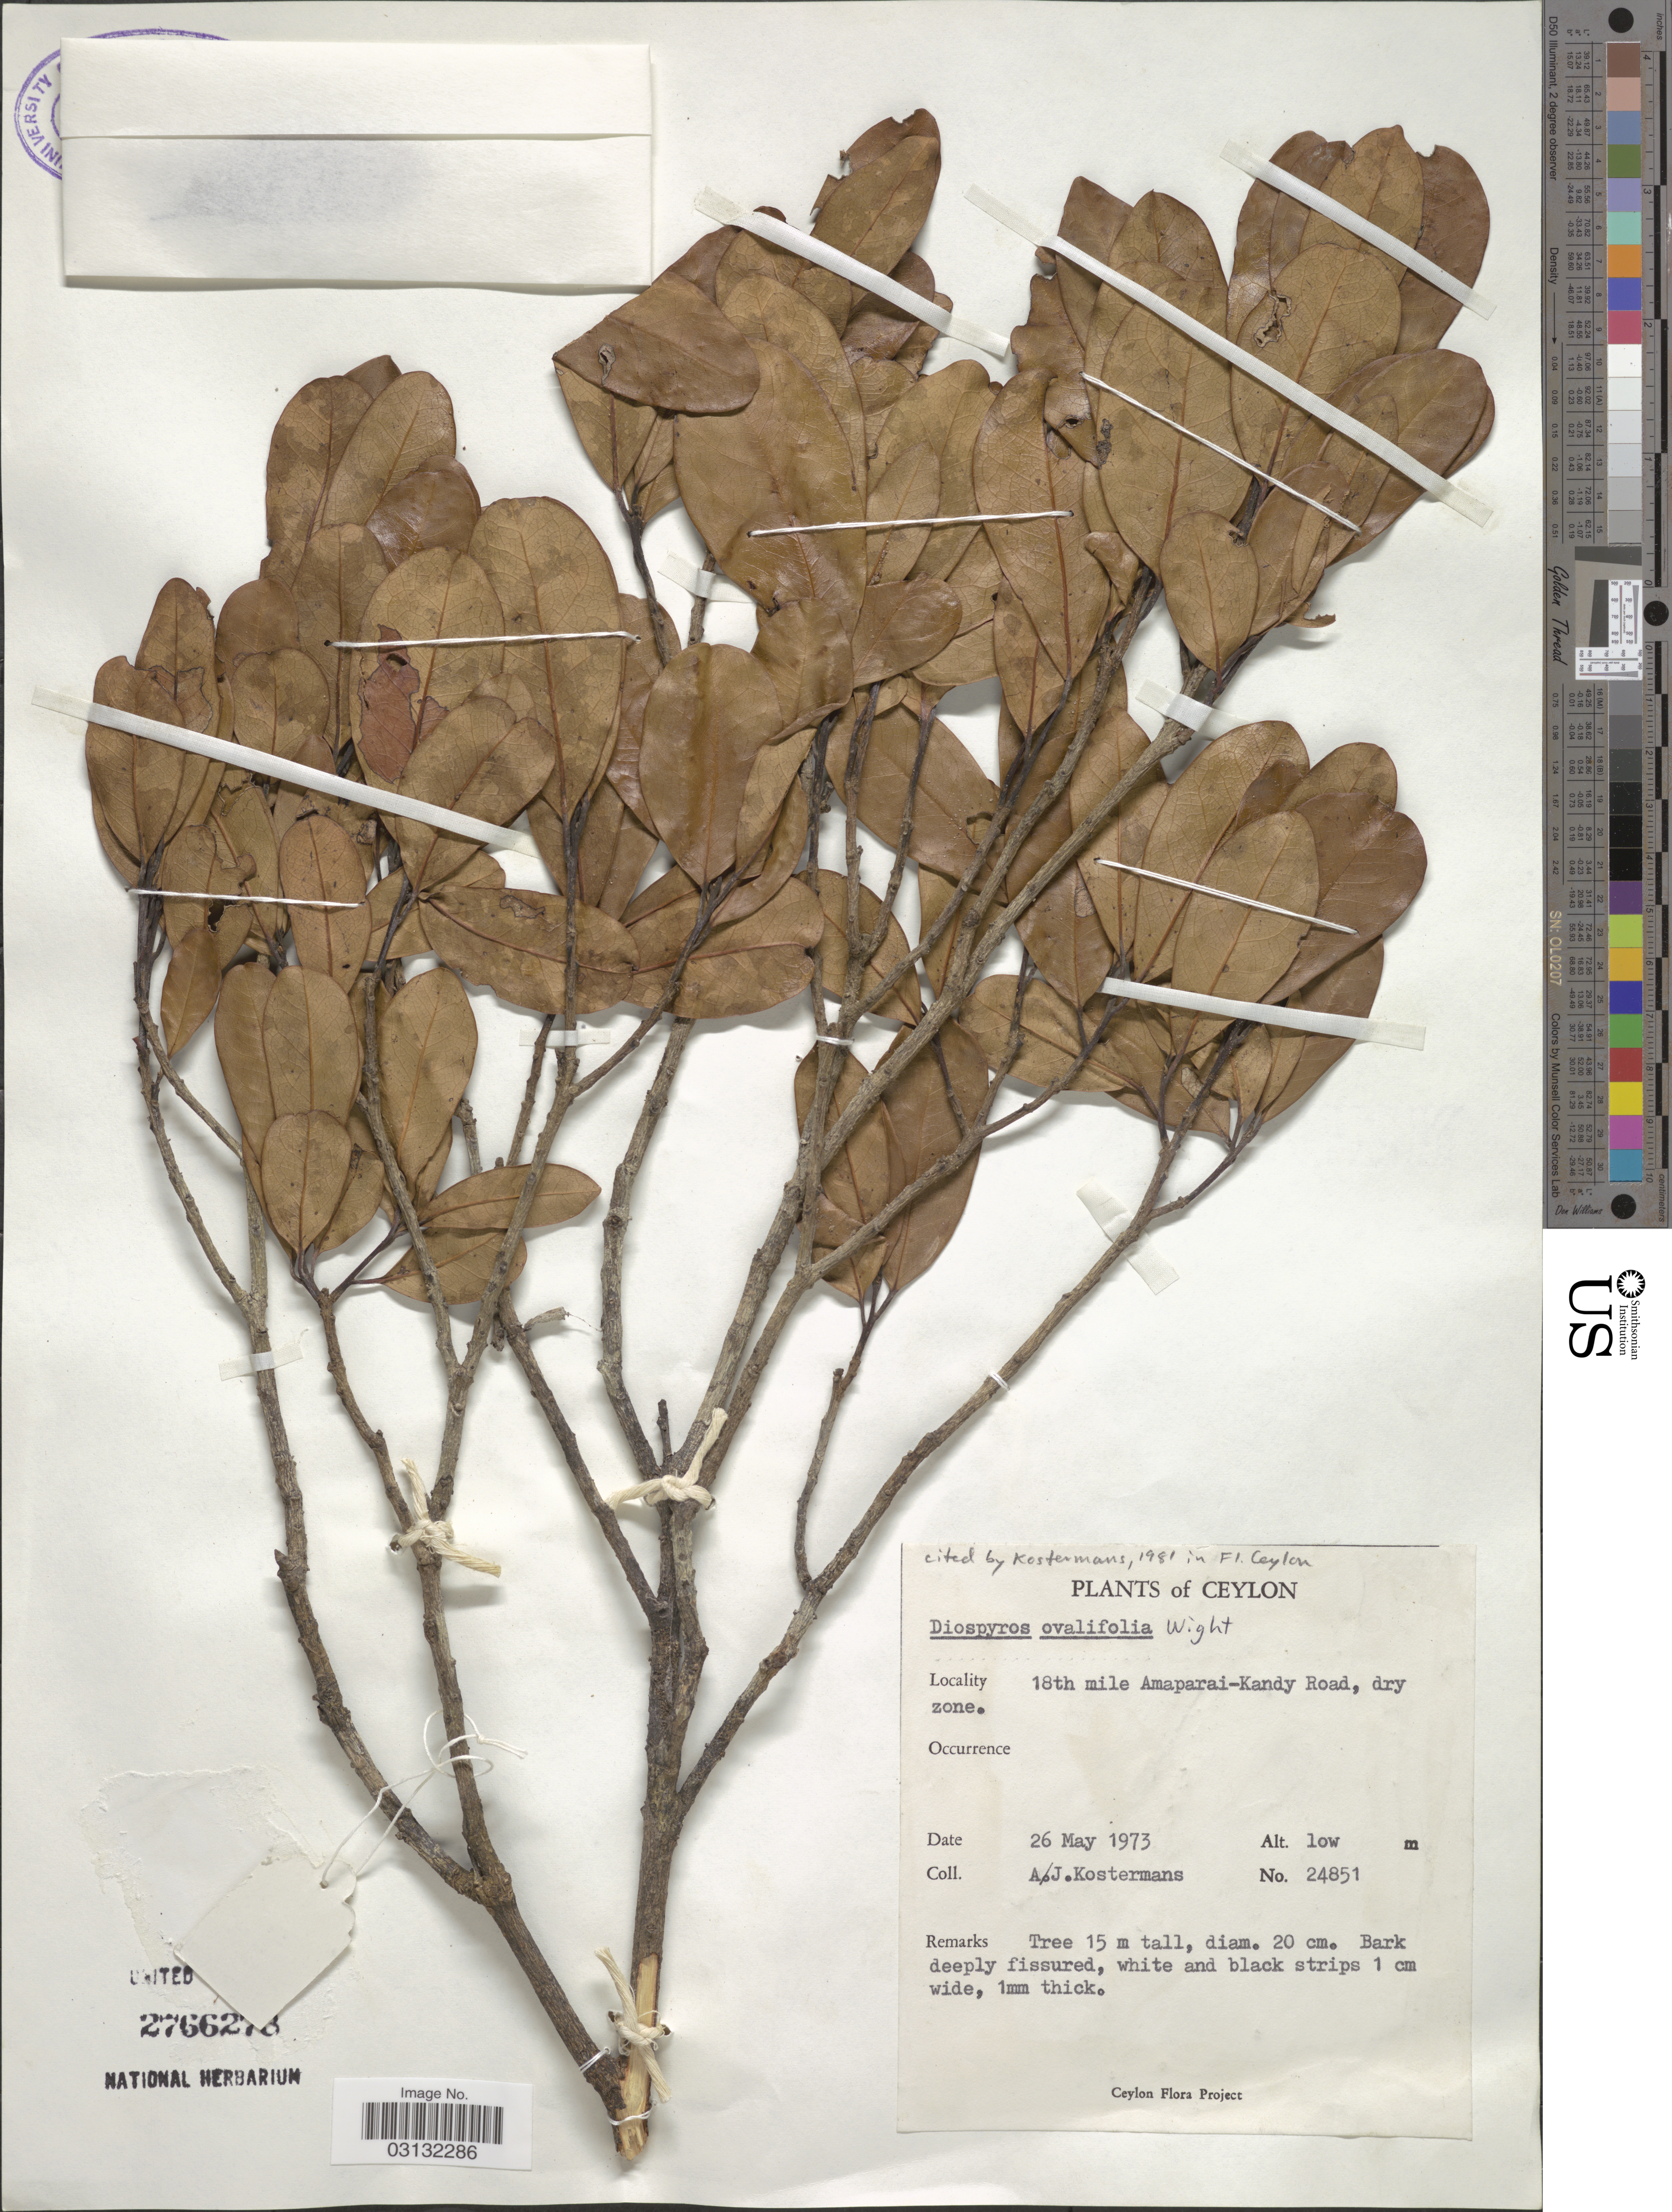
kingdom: Plantae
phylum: Tracheophyta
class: Magnoliopsida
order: Ericales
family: Ebenaceae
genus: Diospyros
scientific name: Diospyros ovalifolia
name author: Wight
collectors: A. J. G. Kostermans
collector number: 24851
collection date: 1973-05-26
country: Sri Lanka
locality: Ceylon. 18th mile Amaparai-Kandy Road.